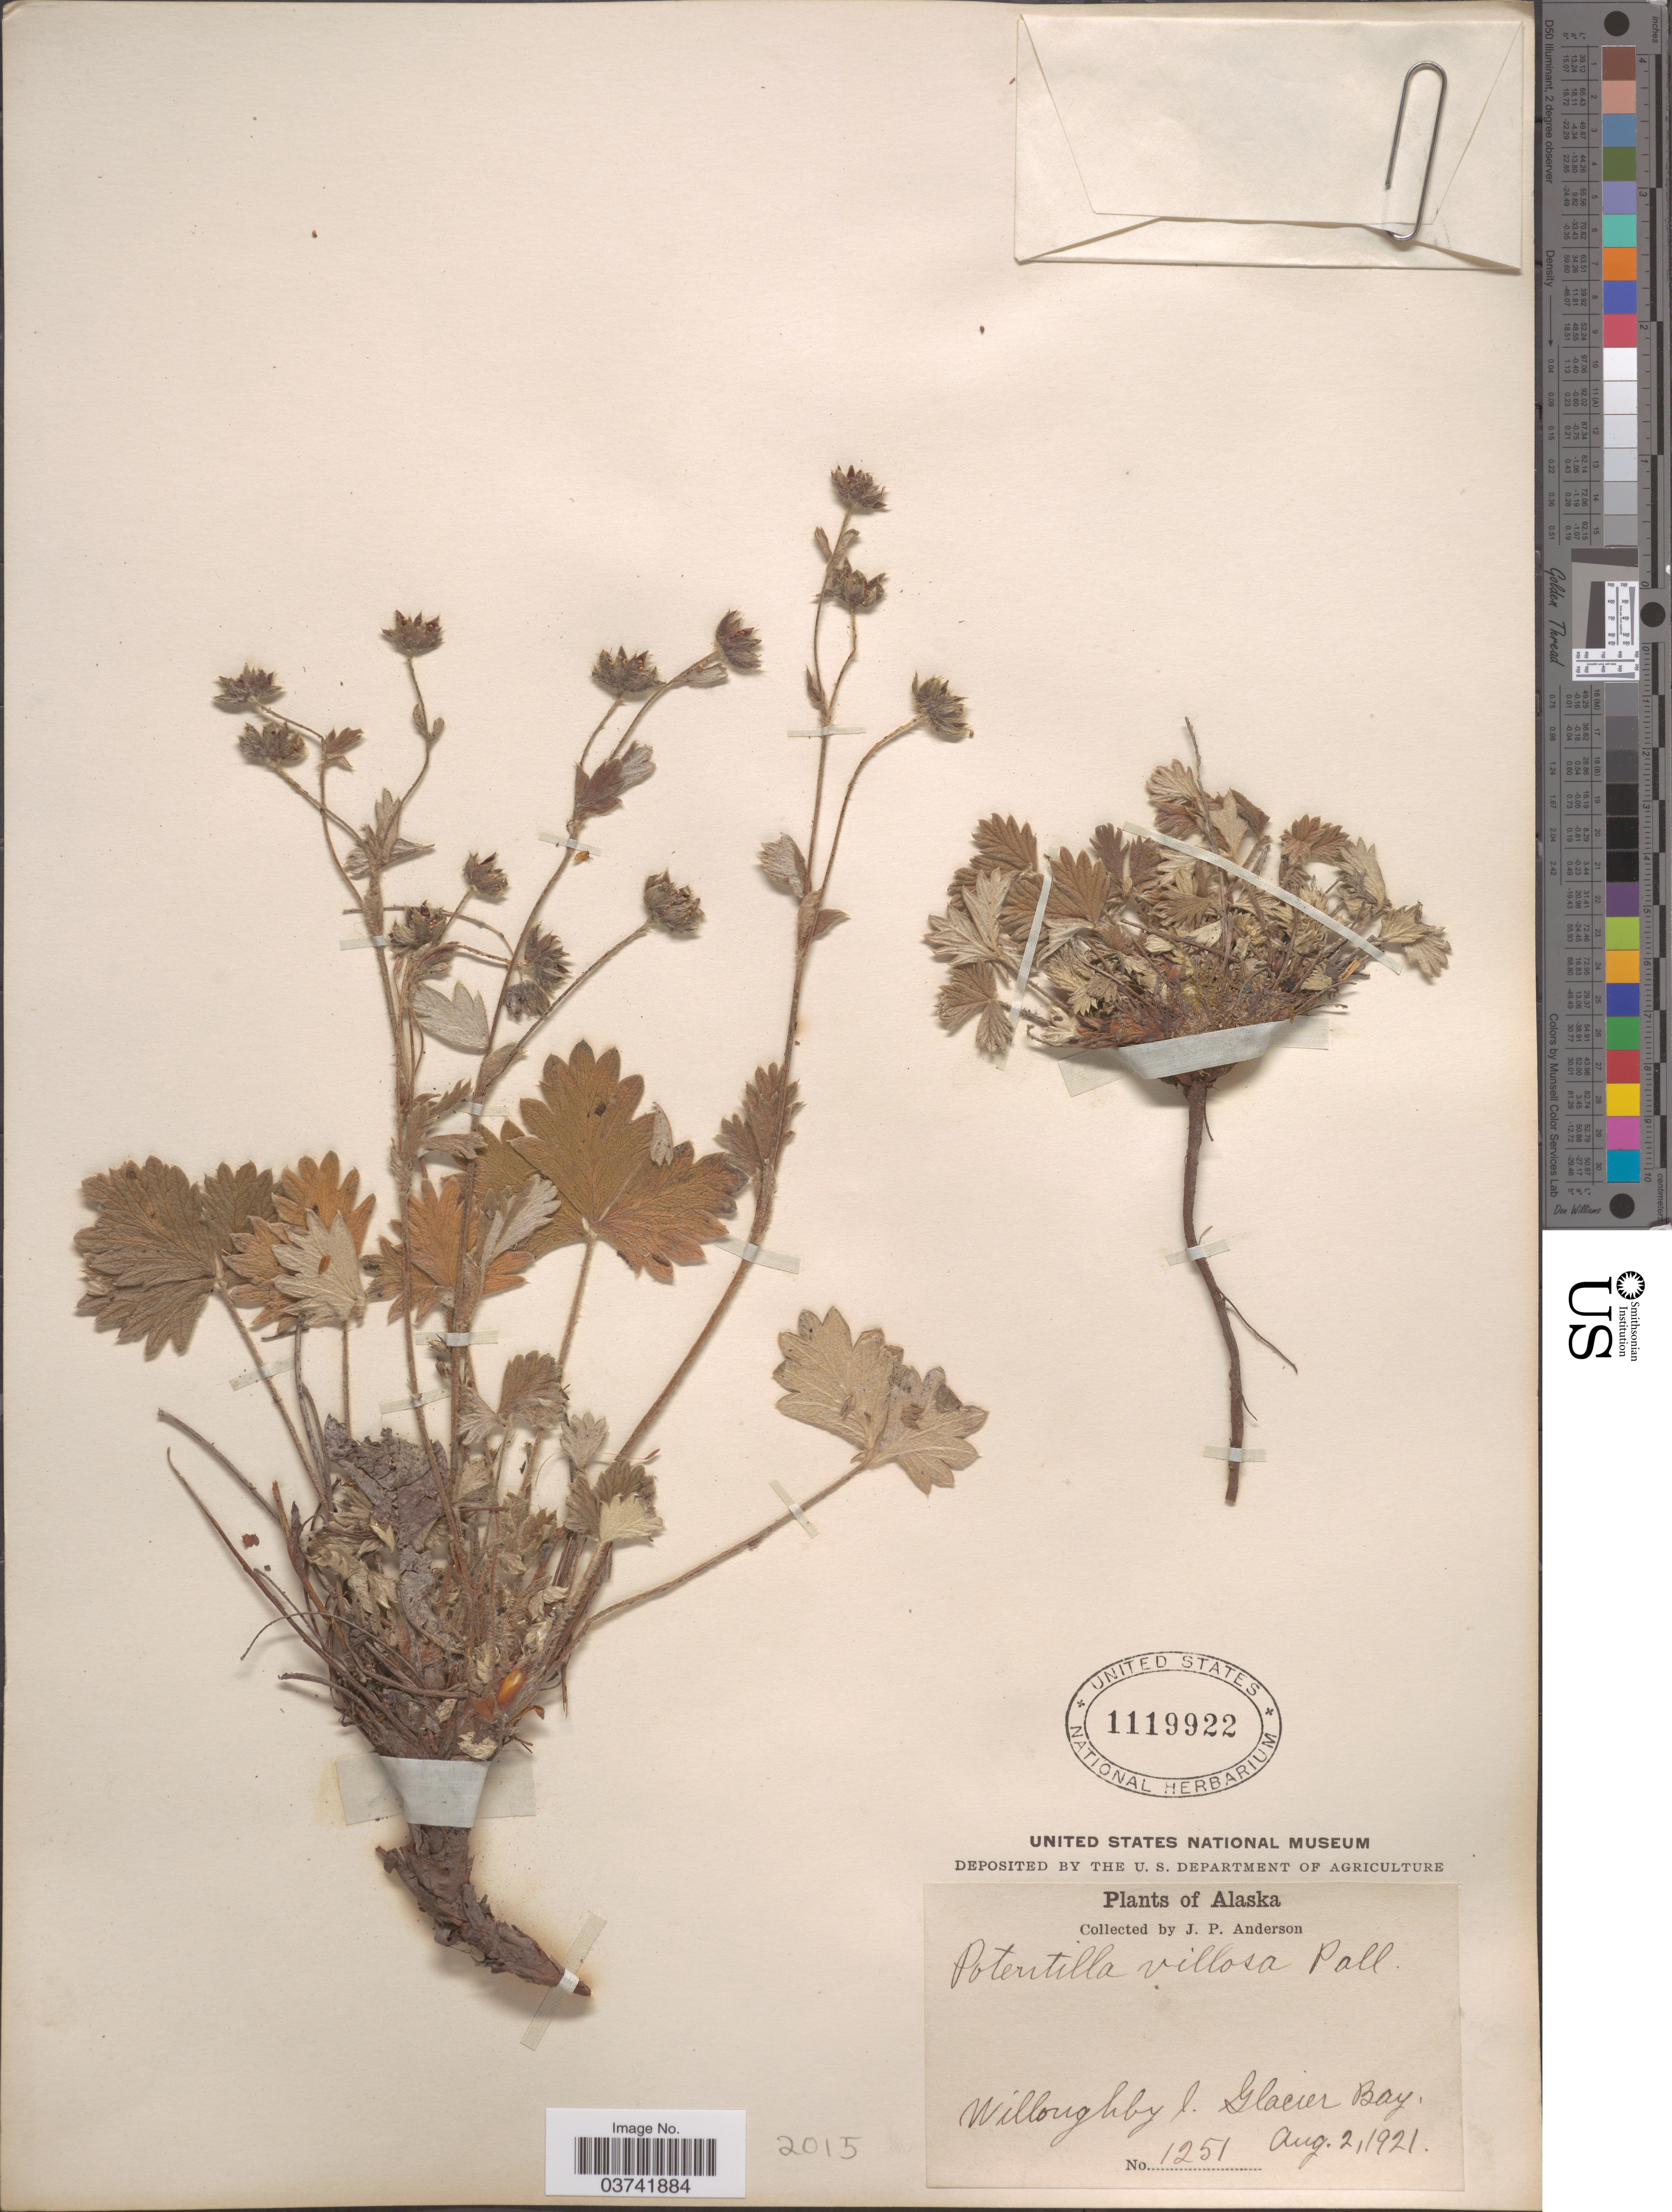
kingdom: Plantae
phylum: Tracheophyta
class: Magnoliopsida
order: Rosales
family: Rosaceae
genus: Potentilla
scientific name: Potentilla villosa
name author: Pall. ex Pursh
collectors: J. P. Anderson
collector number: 1251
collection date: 1921-08-02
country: United States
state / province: Alaska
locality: Willoughby I. Glacier Bay.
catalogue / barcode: US 1119922